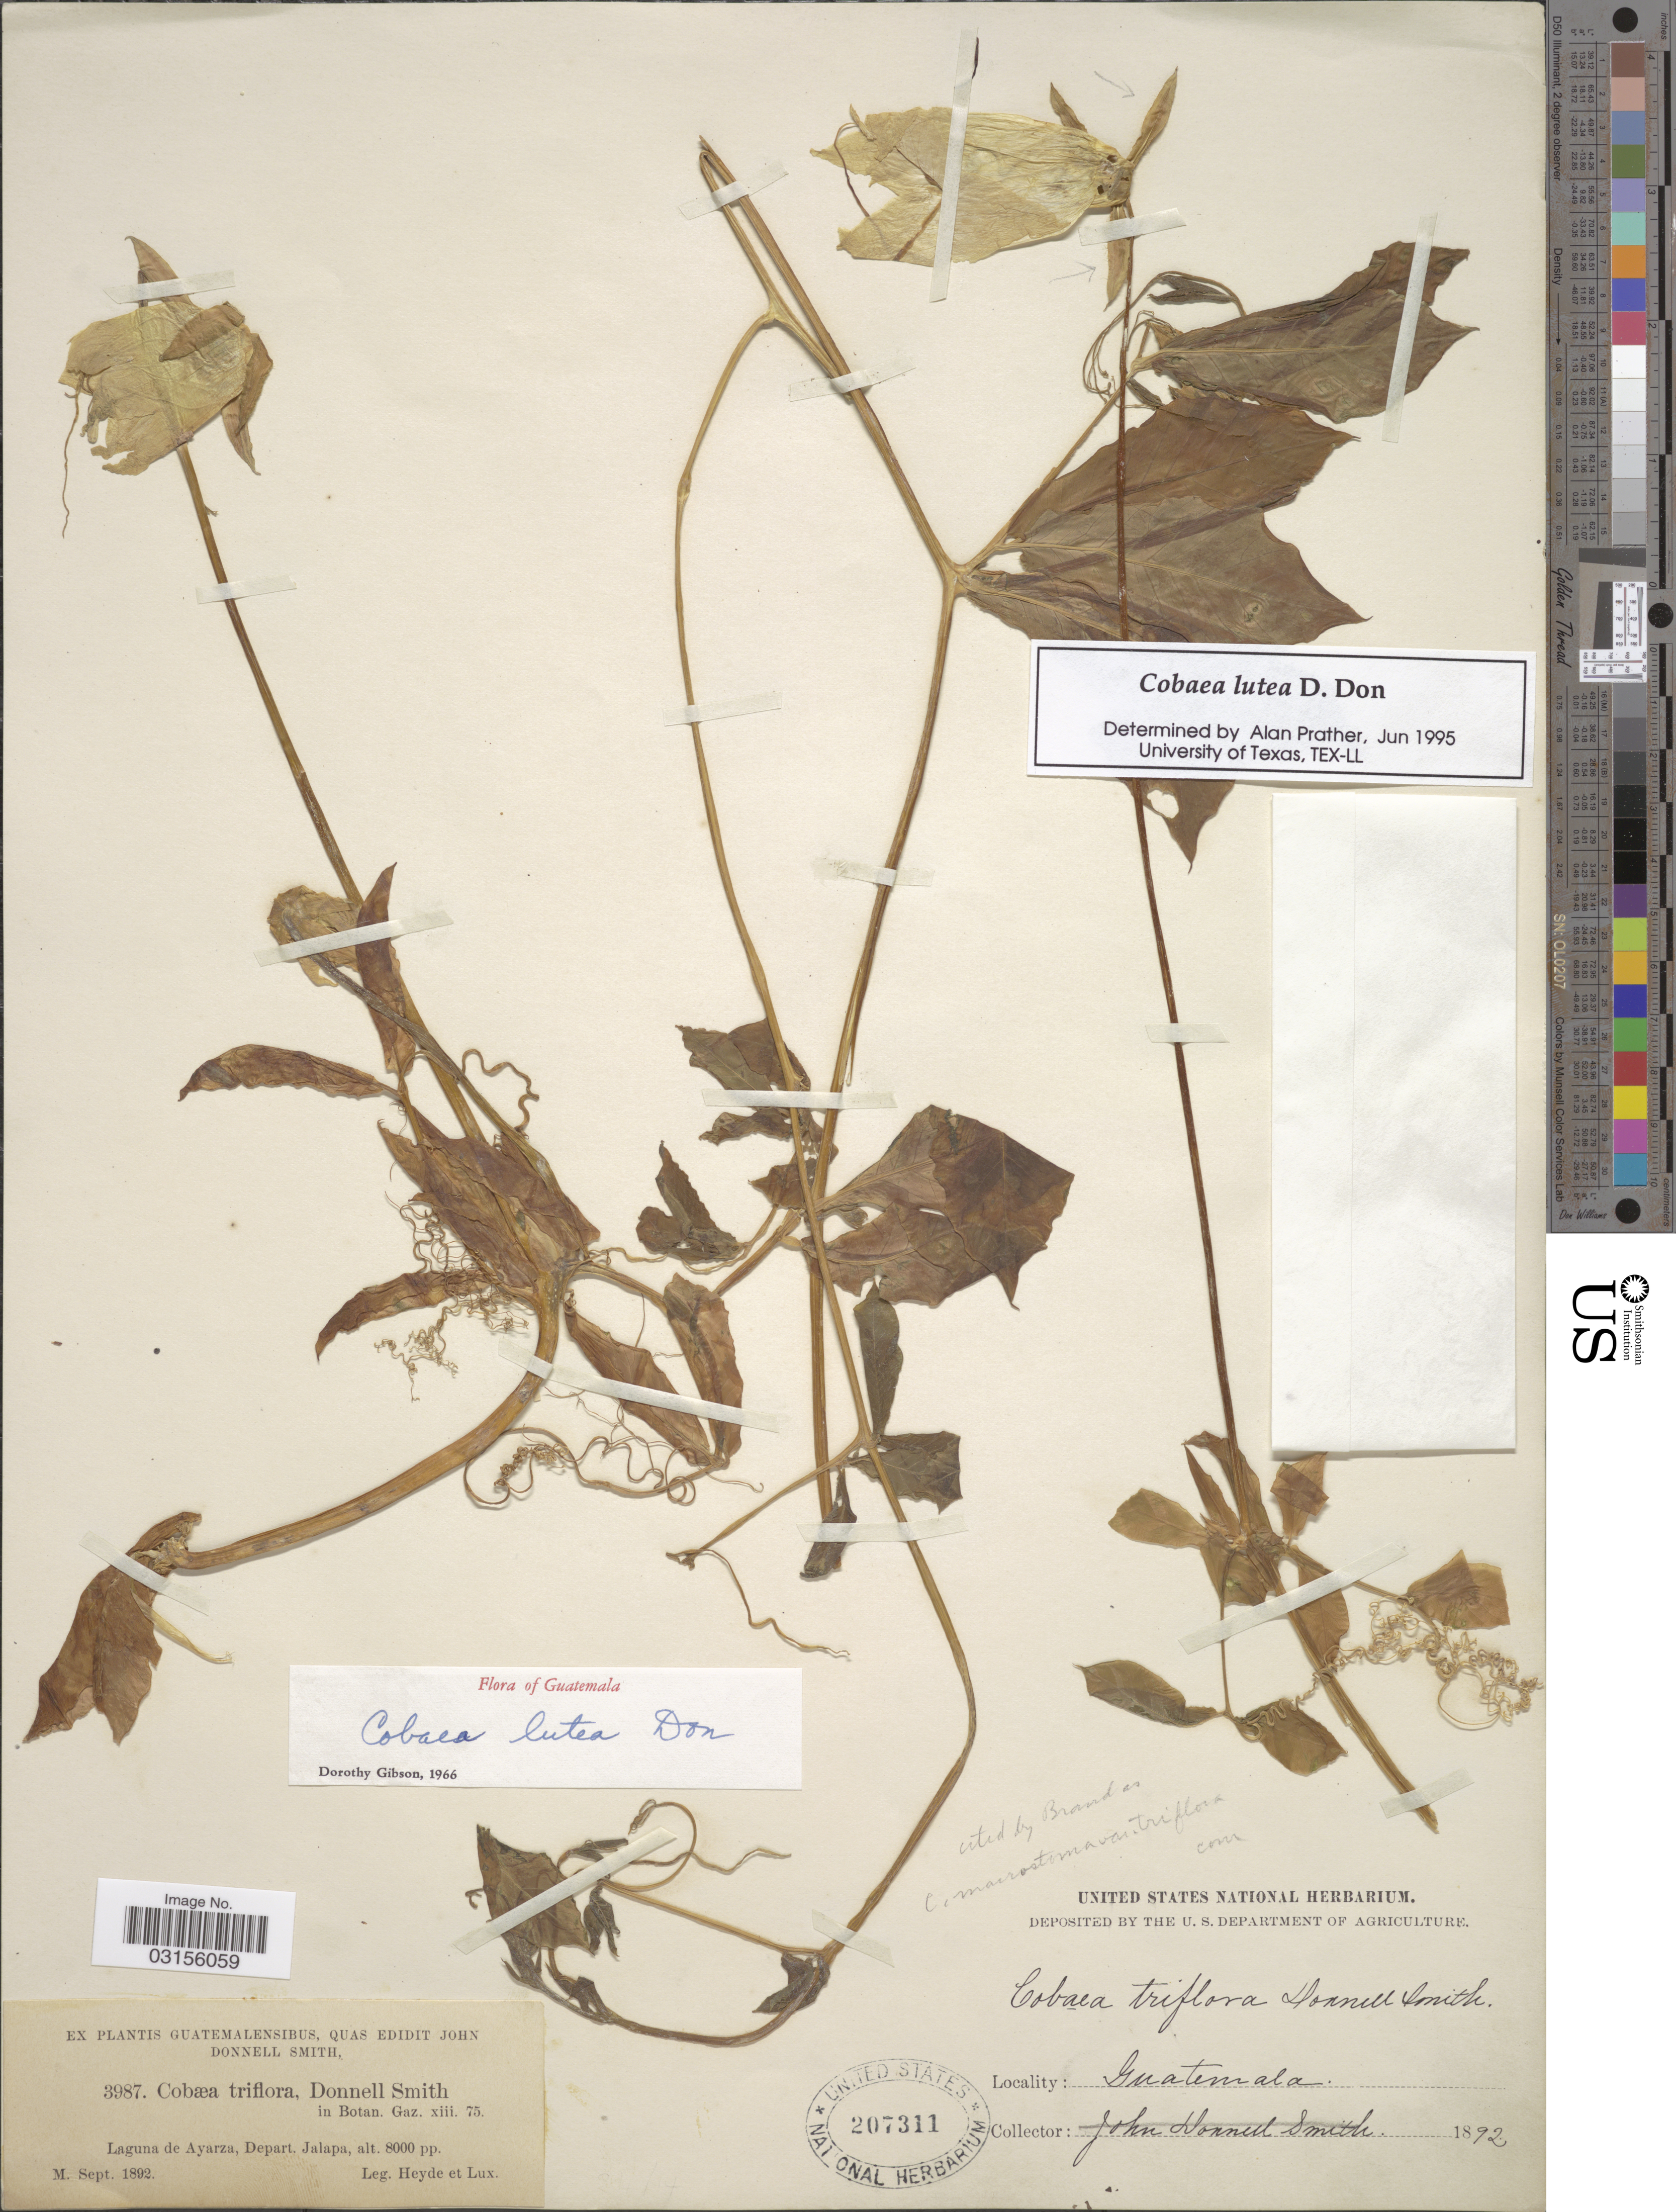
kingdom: Plantae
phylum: Tracheophyta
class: Magnoliopsida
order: Ericales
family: Polemoniaceae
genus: Cobaea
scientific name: Cobaea lutea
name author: D. Don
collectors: Heyde & Lux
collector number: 3987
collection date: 1892-09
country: Guatemala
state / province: Jalapa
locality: Laguna de Ayarza, Depart. Jalapa.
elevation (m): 2438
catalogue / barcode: US 207311